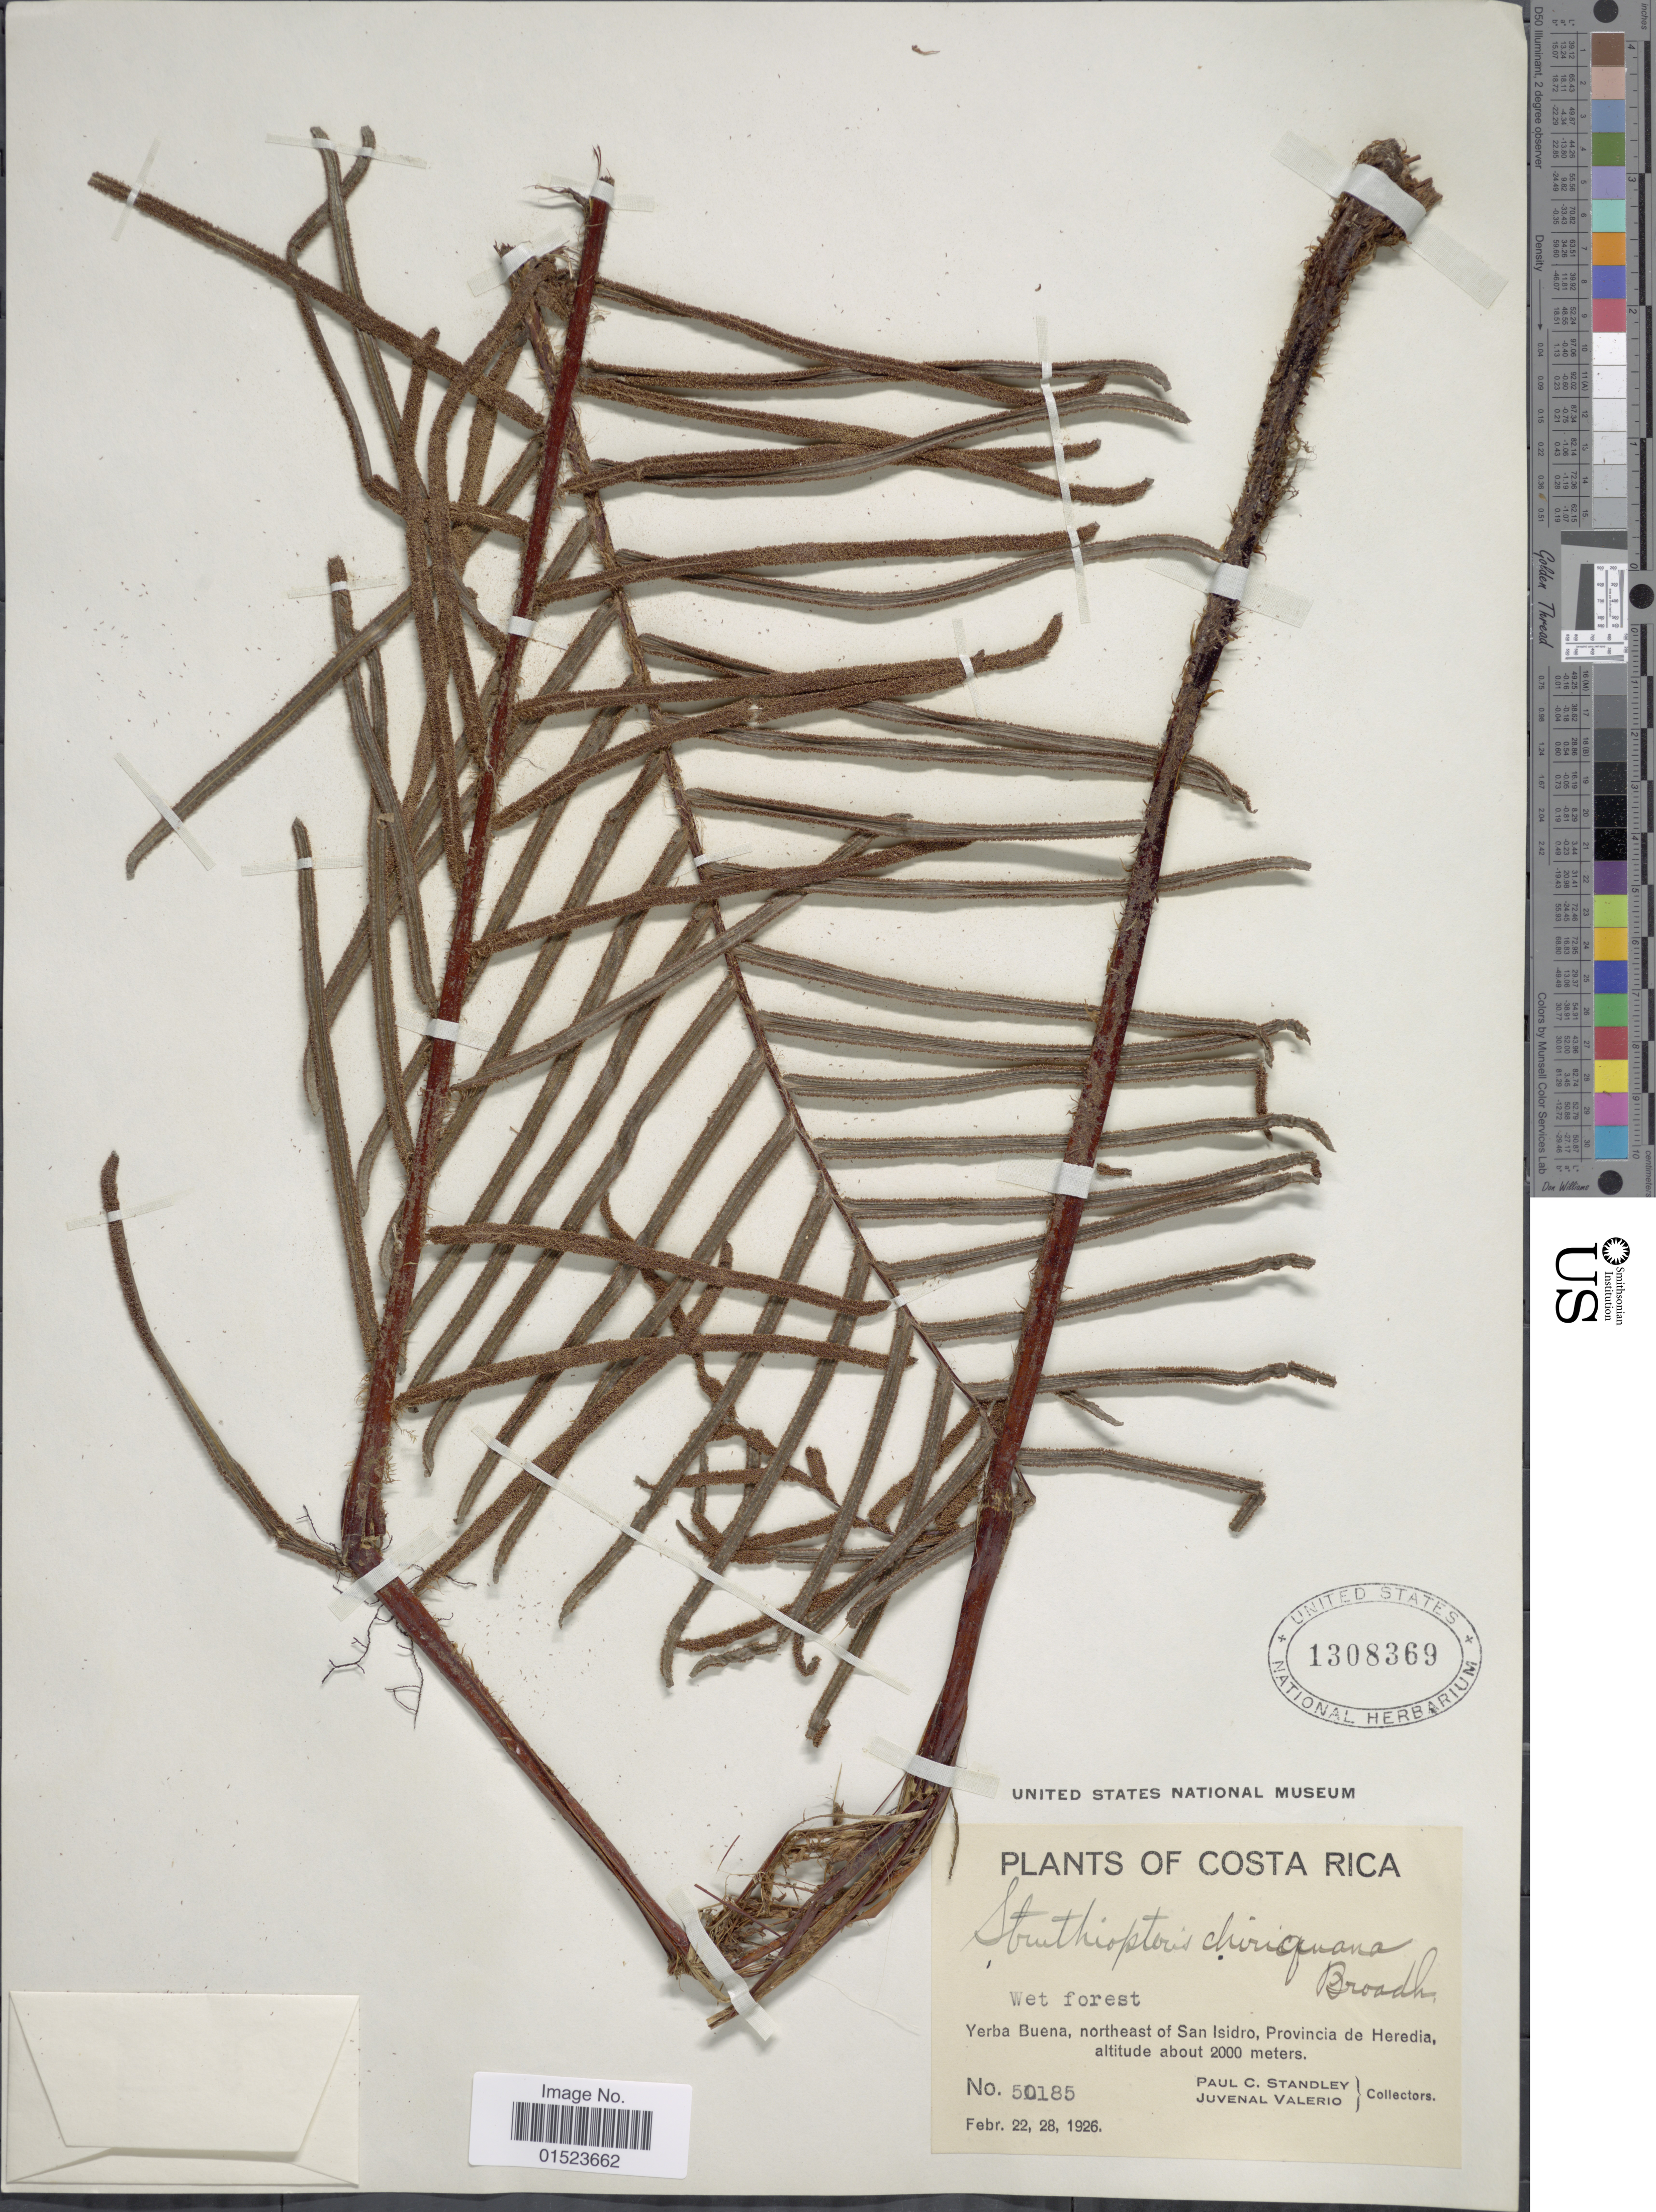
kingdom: Plantae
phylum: Tracheophyta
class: Polypodiopsida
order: Polypodiales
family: Blechnaceae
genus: Blechnum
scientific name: Blechnum chiriquanum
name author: (Broadh.) C. Chr.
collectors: P. C. Standley & J. Valerio R.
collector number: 50185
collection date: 1926-02-22/1926-02-28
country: Costa Rica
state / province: Heredia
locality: Yerba Buena, northeast of San Isidro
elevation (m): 2000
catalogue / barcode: US 1308369